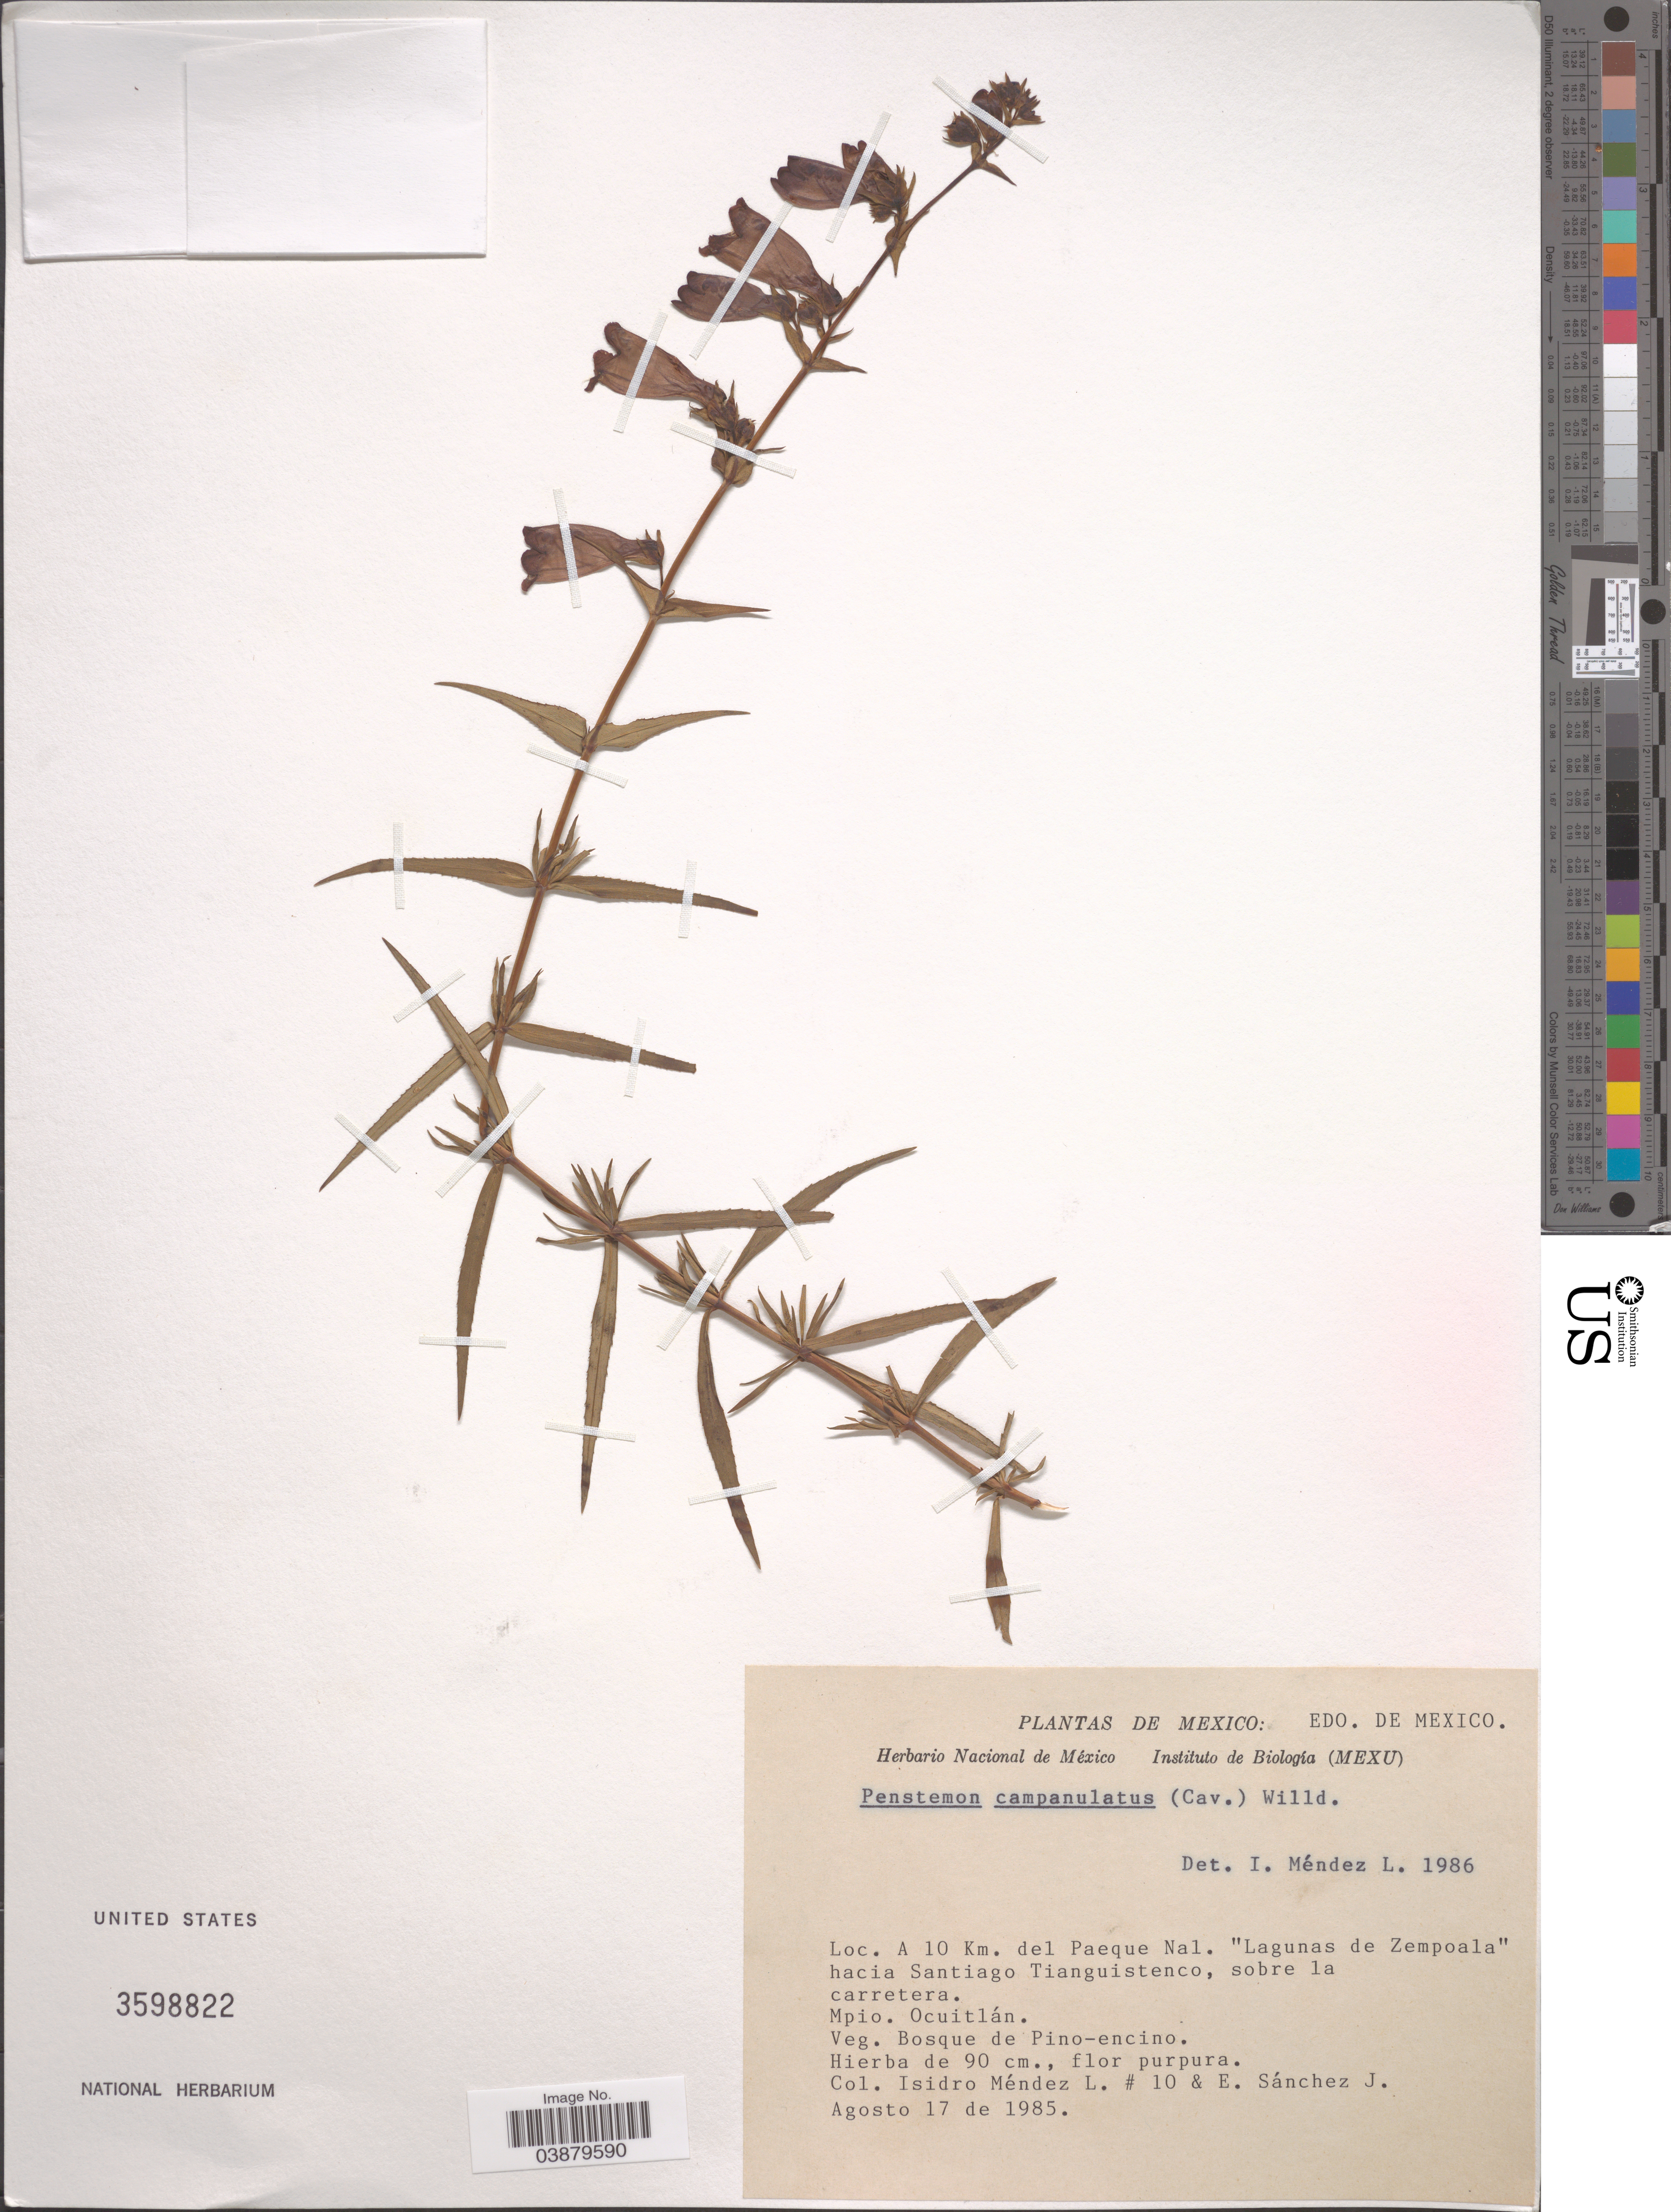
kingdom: Plantae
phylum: Tracheophyta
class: Magnoliopsida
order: Lamiales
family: Plantaginaceae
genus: Penstemon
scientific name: Penstemon campanulatus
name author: (Cav.) Willd.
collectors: I. Méndez Larios & E. Sanchez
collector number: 10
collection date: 1985-08-17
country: Mexico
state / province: México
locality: A 10 Km. del Paeque Nal. "Lagunas de Zempoala" hacia Santiago Tianguistenco, sobre la carretera. Mpio. Ocuitlán.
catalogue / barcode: US 3598822